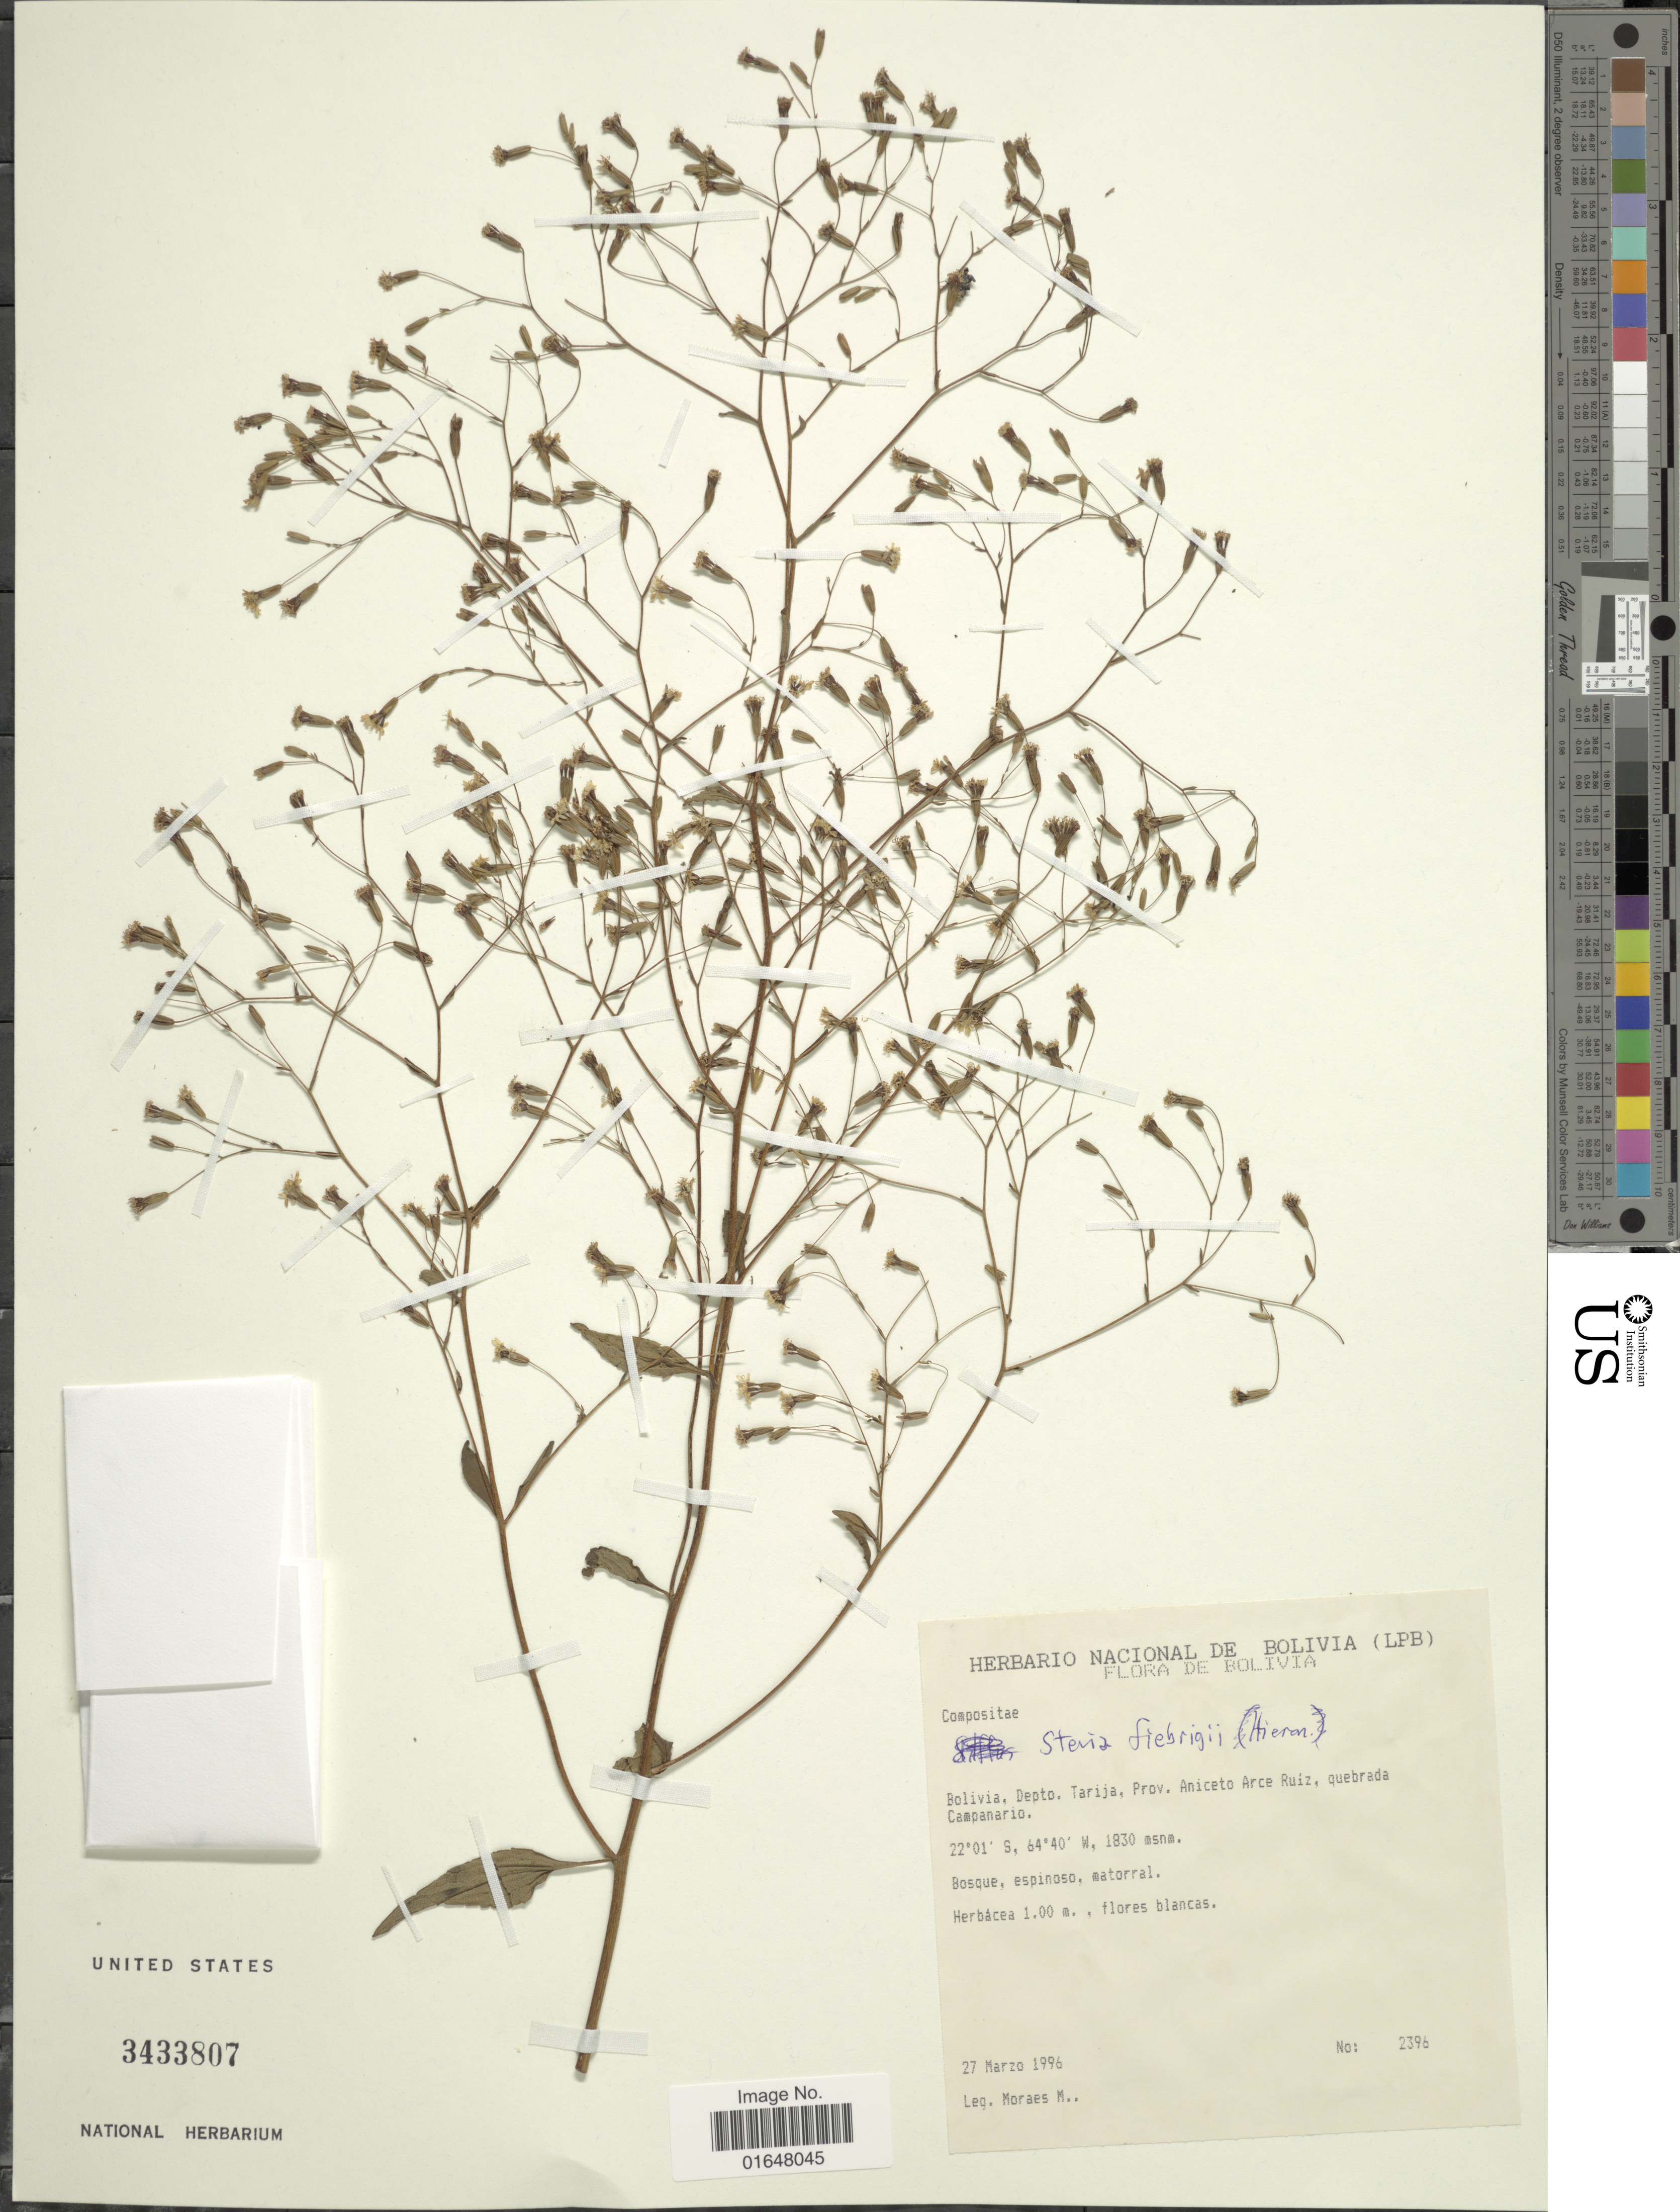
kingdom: Plantae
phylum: Tracheophyta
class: Magnoliopsida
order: Asterales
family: Asteraceae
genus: Stevia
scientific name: Stevia fiebrigii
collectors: M. Moraes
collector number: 2396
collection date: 1996-03-27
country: Bolivia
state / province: Tarija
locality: Prov. Aniceto Arce Ruiz, quebrada Campanario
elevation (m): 1830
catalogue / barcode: US 3433807